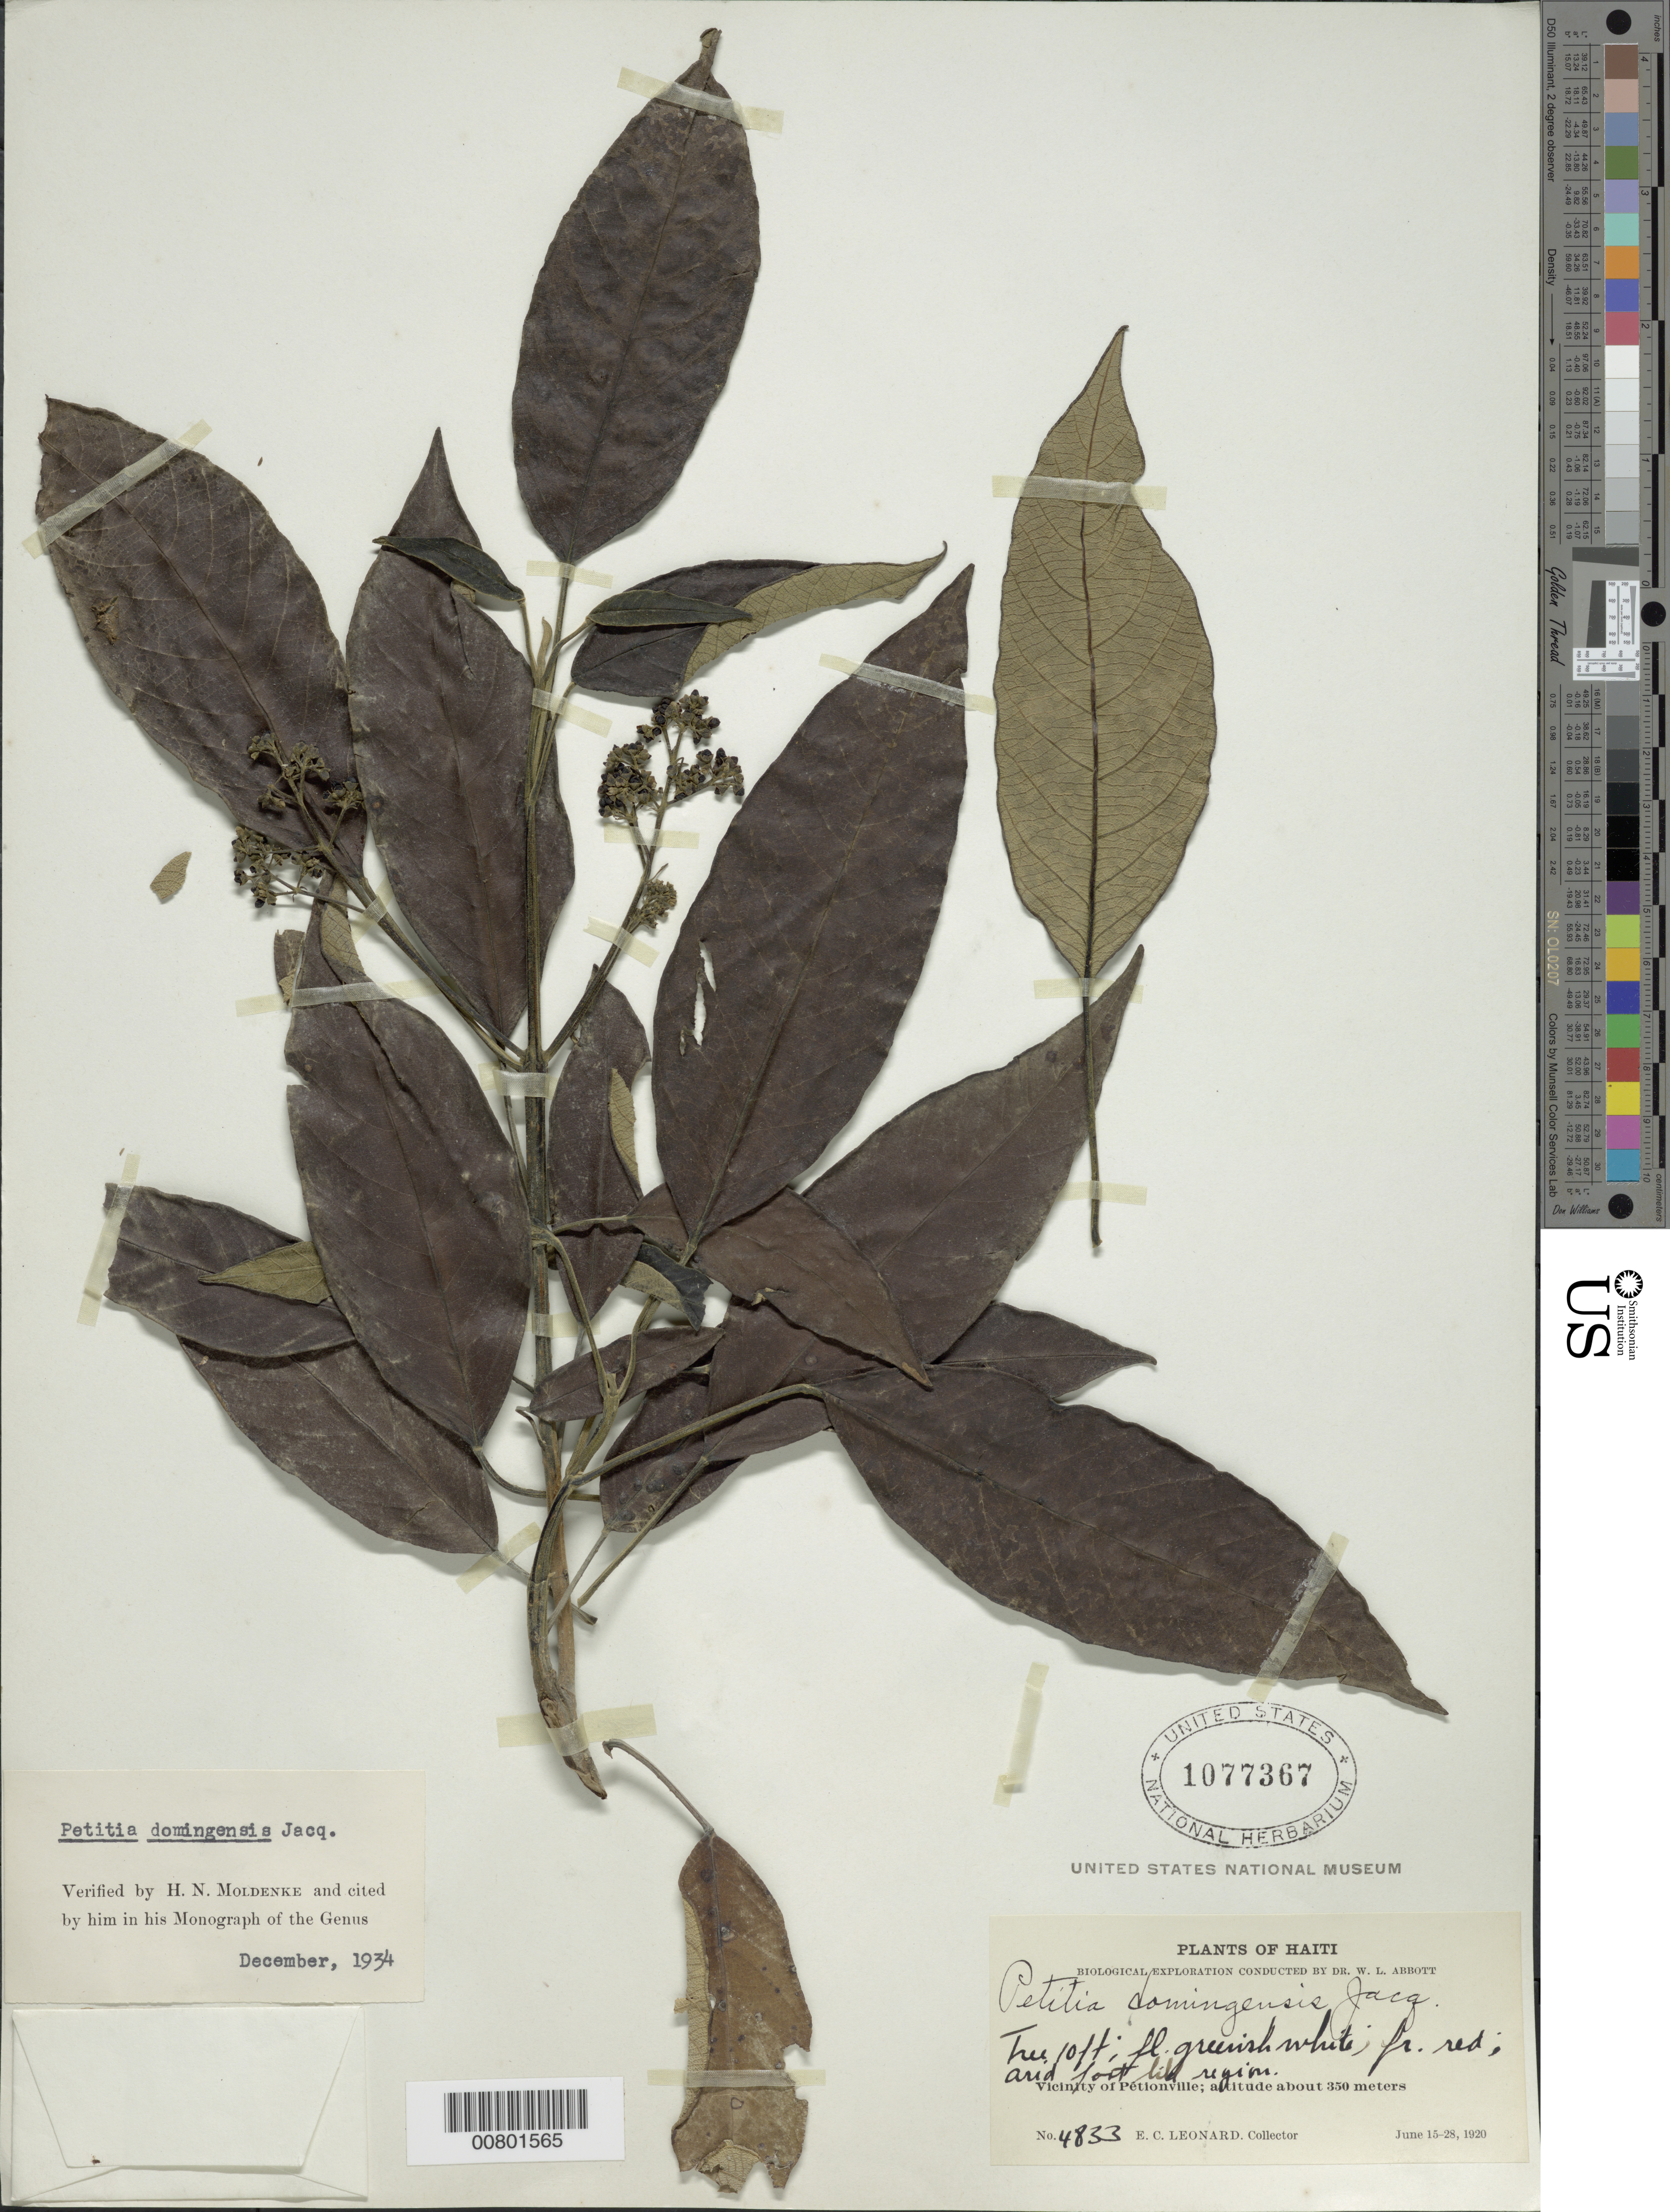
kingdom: Plantae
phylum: Tracheophyta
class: Magnoliopsida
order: Lamiales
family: Lamiaceae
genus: Petitia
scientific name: Petitia domingensis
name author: Jacq.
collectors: E. C. Leonard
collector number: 4833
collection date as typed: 15 Jun 1920 to 28 Jun 1920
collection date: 1920-06-15/1920-06-28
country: Haiti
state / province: Ouest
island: Hispaniola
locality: Vicinity of Pétionville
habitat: Arid region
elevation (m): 350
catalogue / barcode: US 1077367